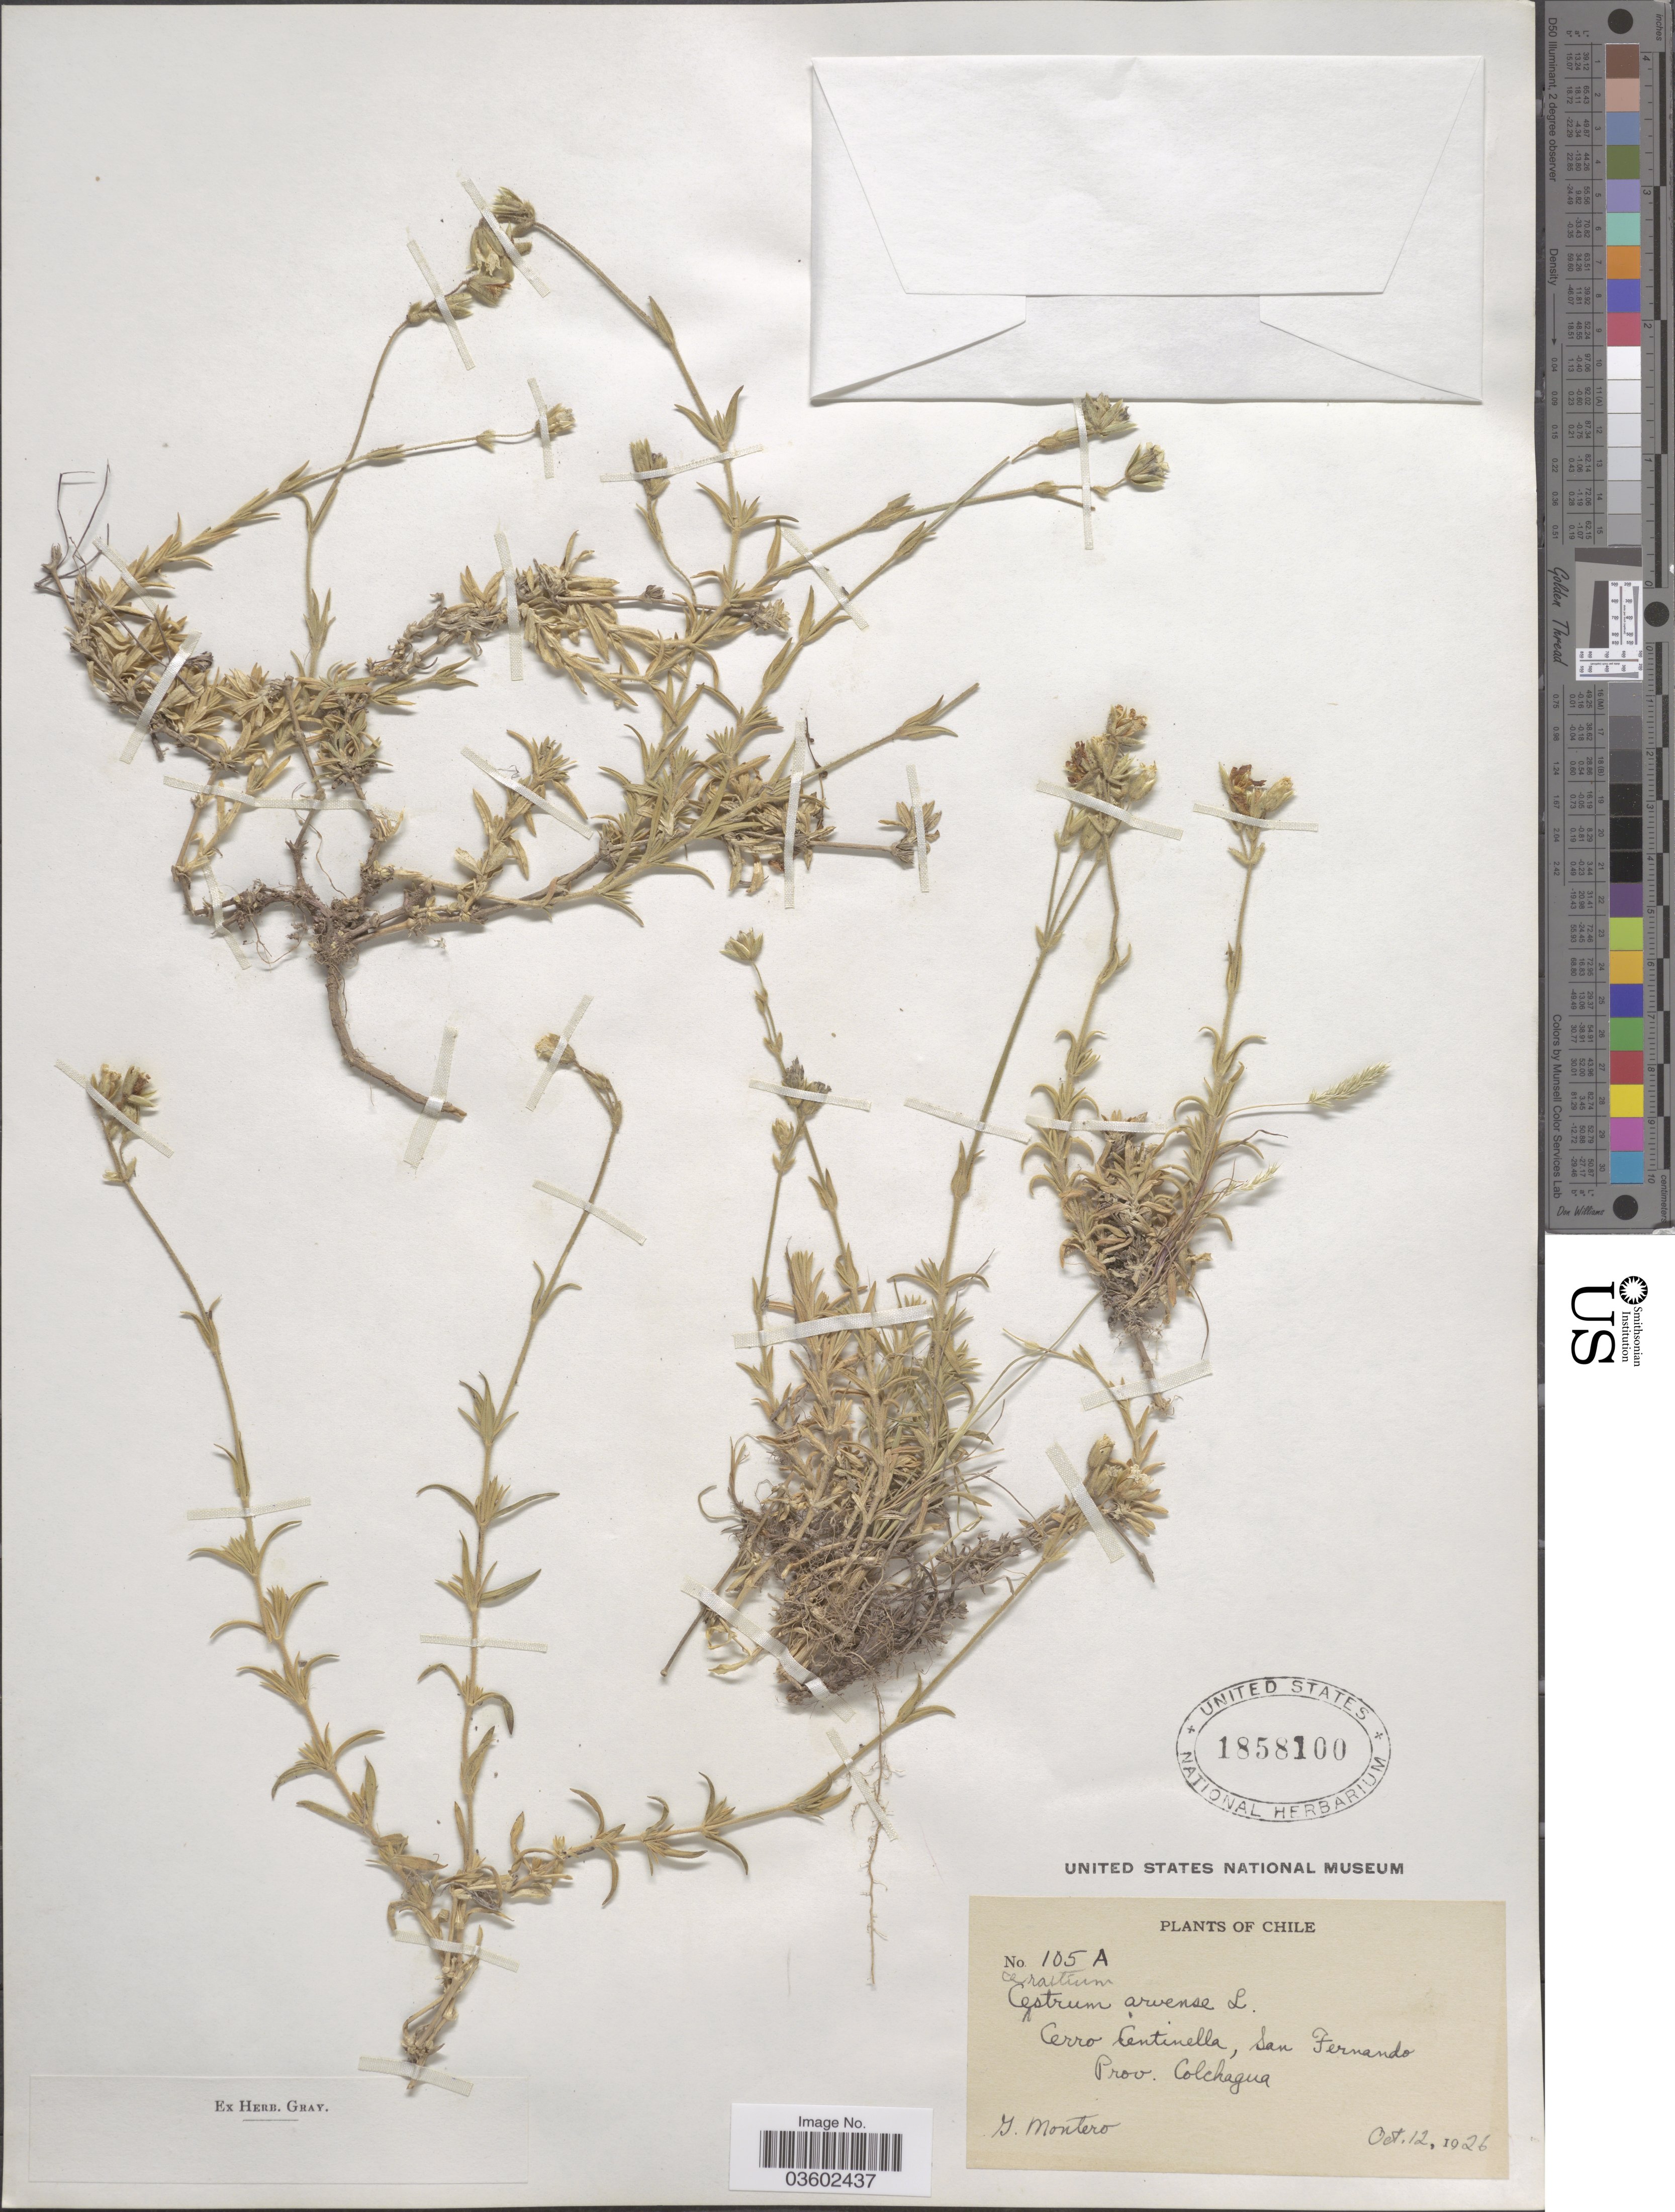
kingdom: Plantae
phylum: Tracheophyta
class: Magnoliopsida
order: Caryophyllales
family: Caryophyllaceae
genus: Cerastium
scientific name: Cerastium arvense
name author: L.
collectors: I. Montero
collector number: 105A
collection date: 1926-10-12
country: Chile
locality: Cerro Centinella, San Fernando, Prov. Colchagua.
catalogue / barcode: US 1858100